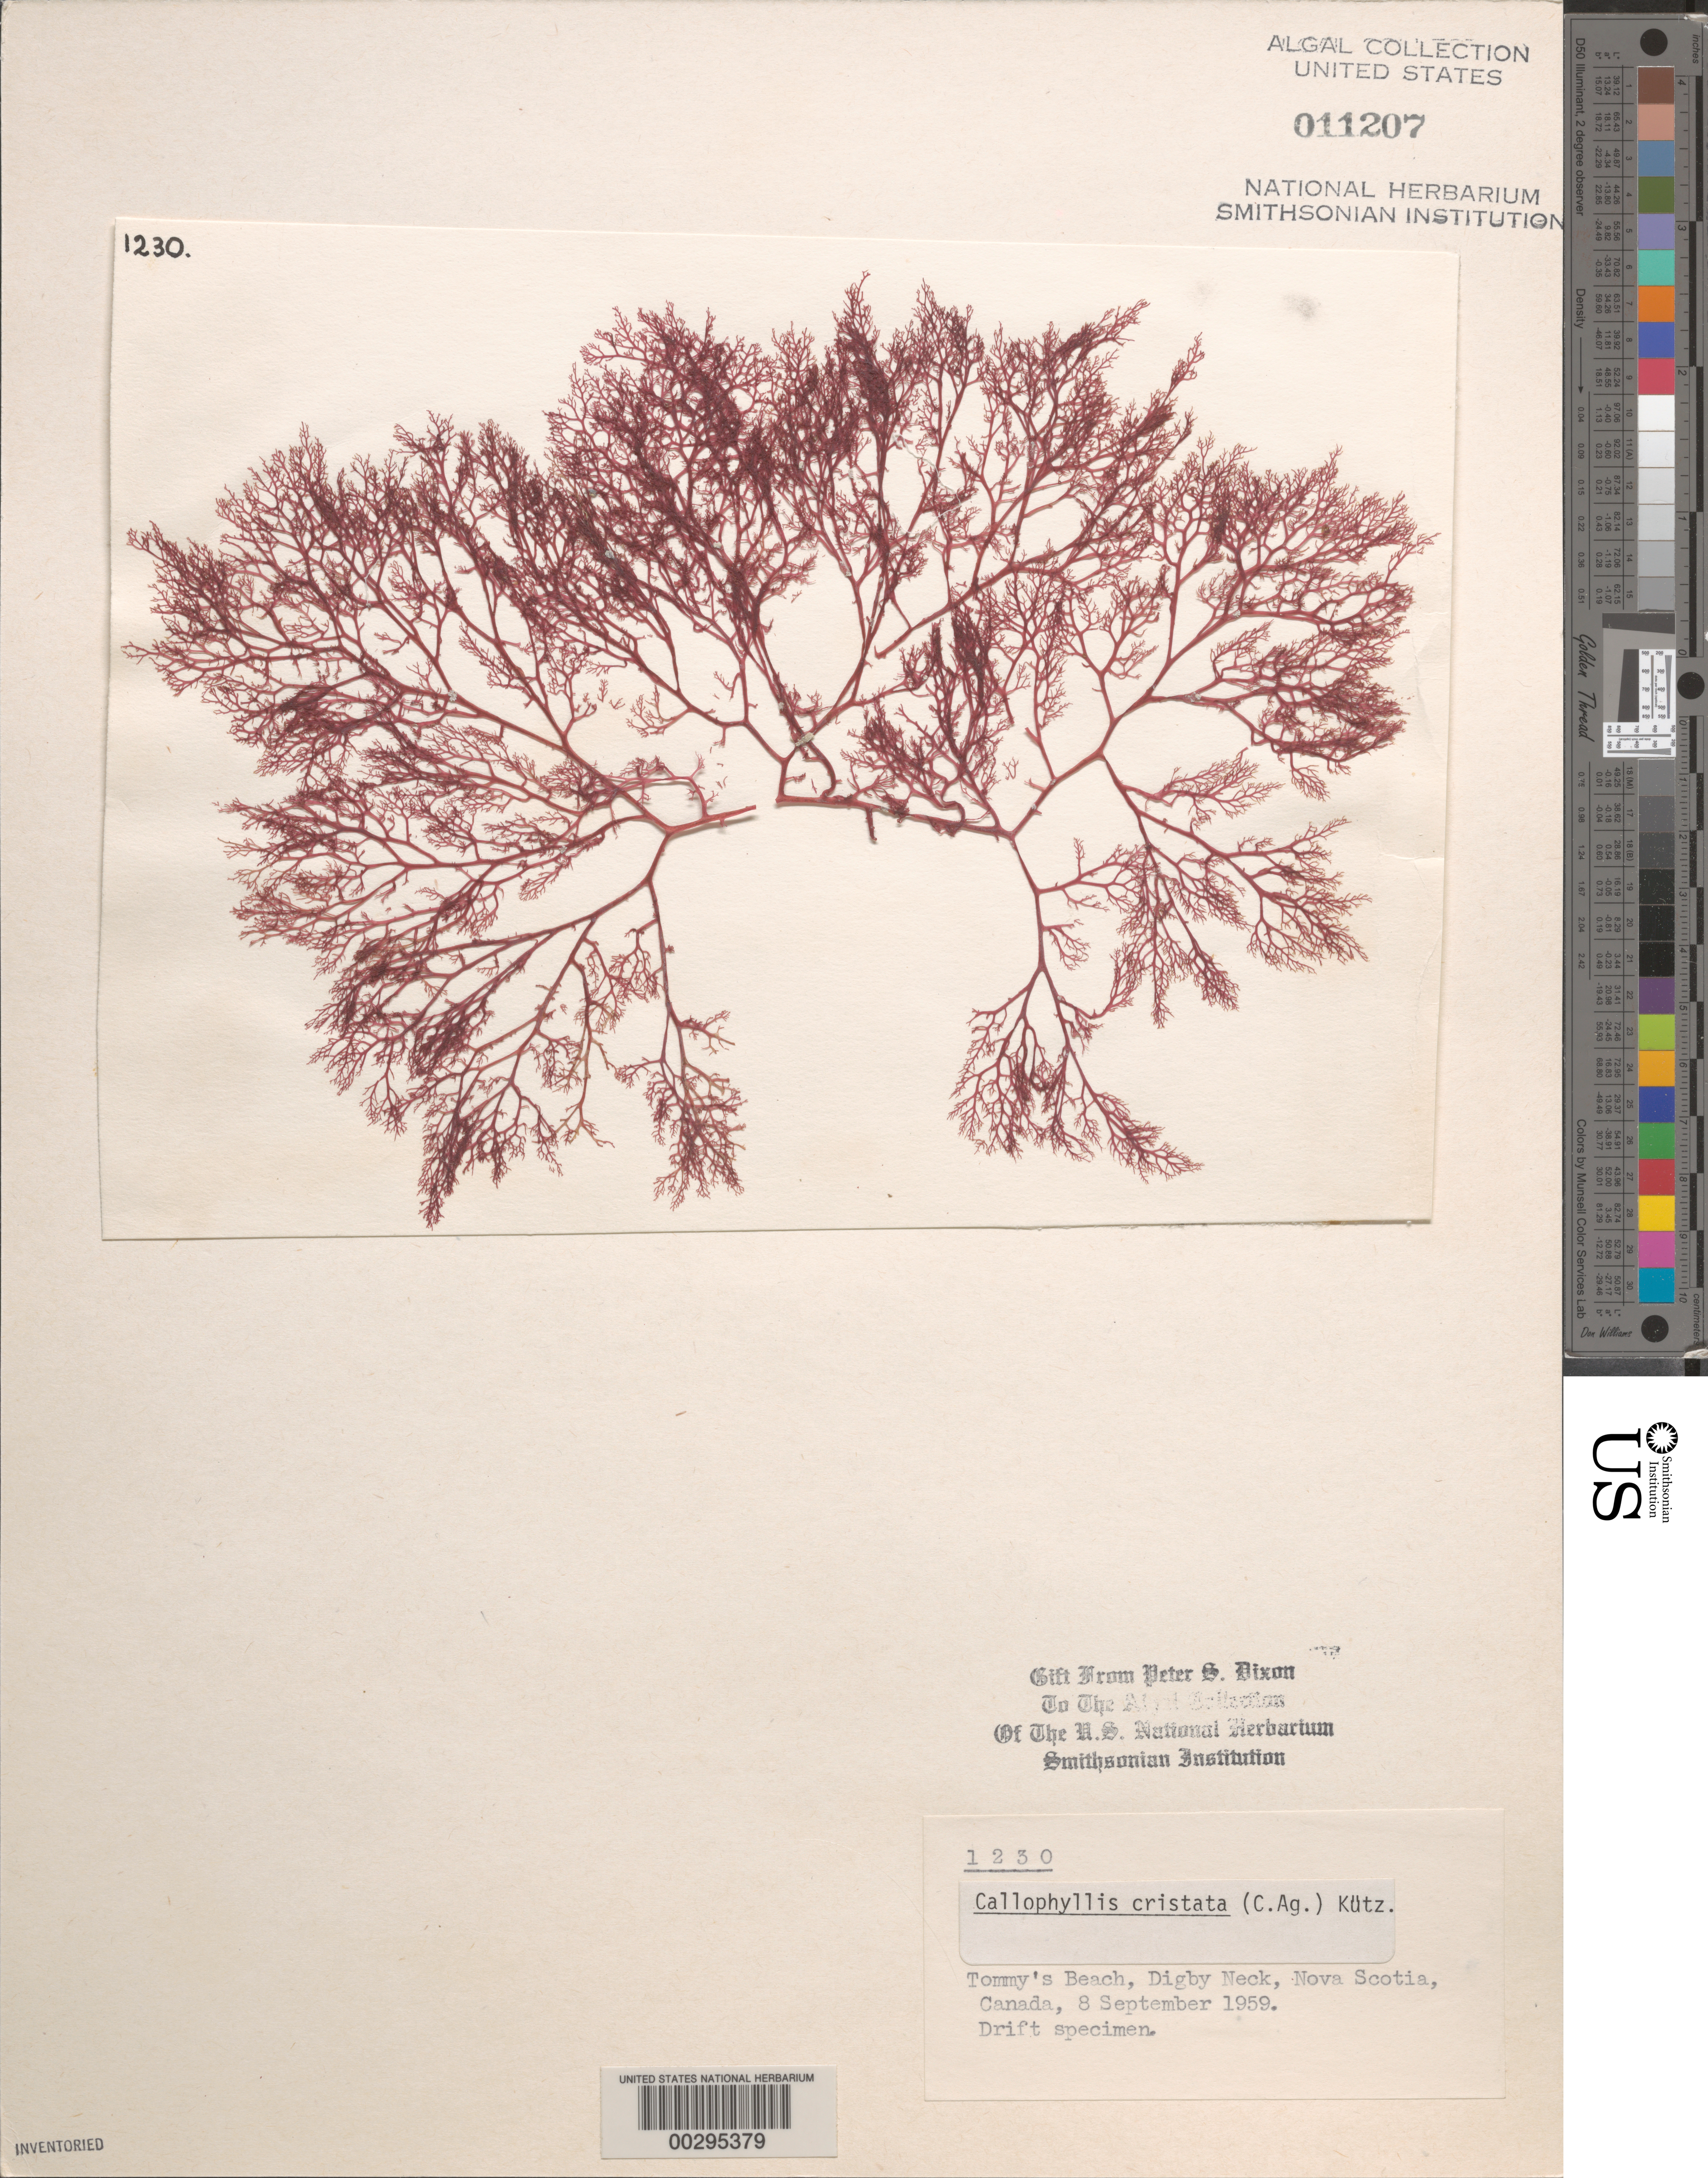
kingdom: Plantae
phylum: Rhodophyta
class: Florideophyceae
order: Gigartinales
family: Kallymeniaceae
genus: Euthora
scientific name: Euthora cristata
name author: (C. Agardh) J. Agardh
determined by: Algae name updating Project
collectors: P. S. Dixon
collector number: PSD 1230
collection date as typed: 08 Sep 1959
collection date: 1959-09-08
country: Canada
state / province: Nova Scotia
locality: Tommy's Beach, Digby Neck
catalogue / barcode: US 11207